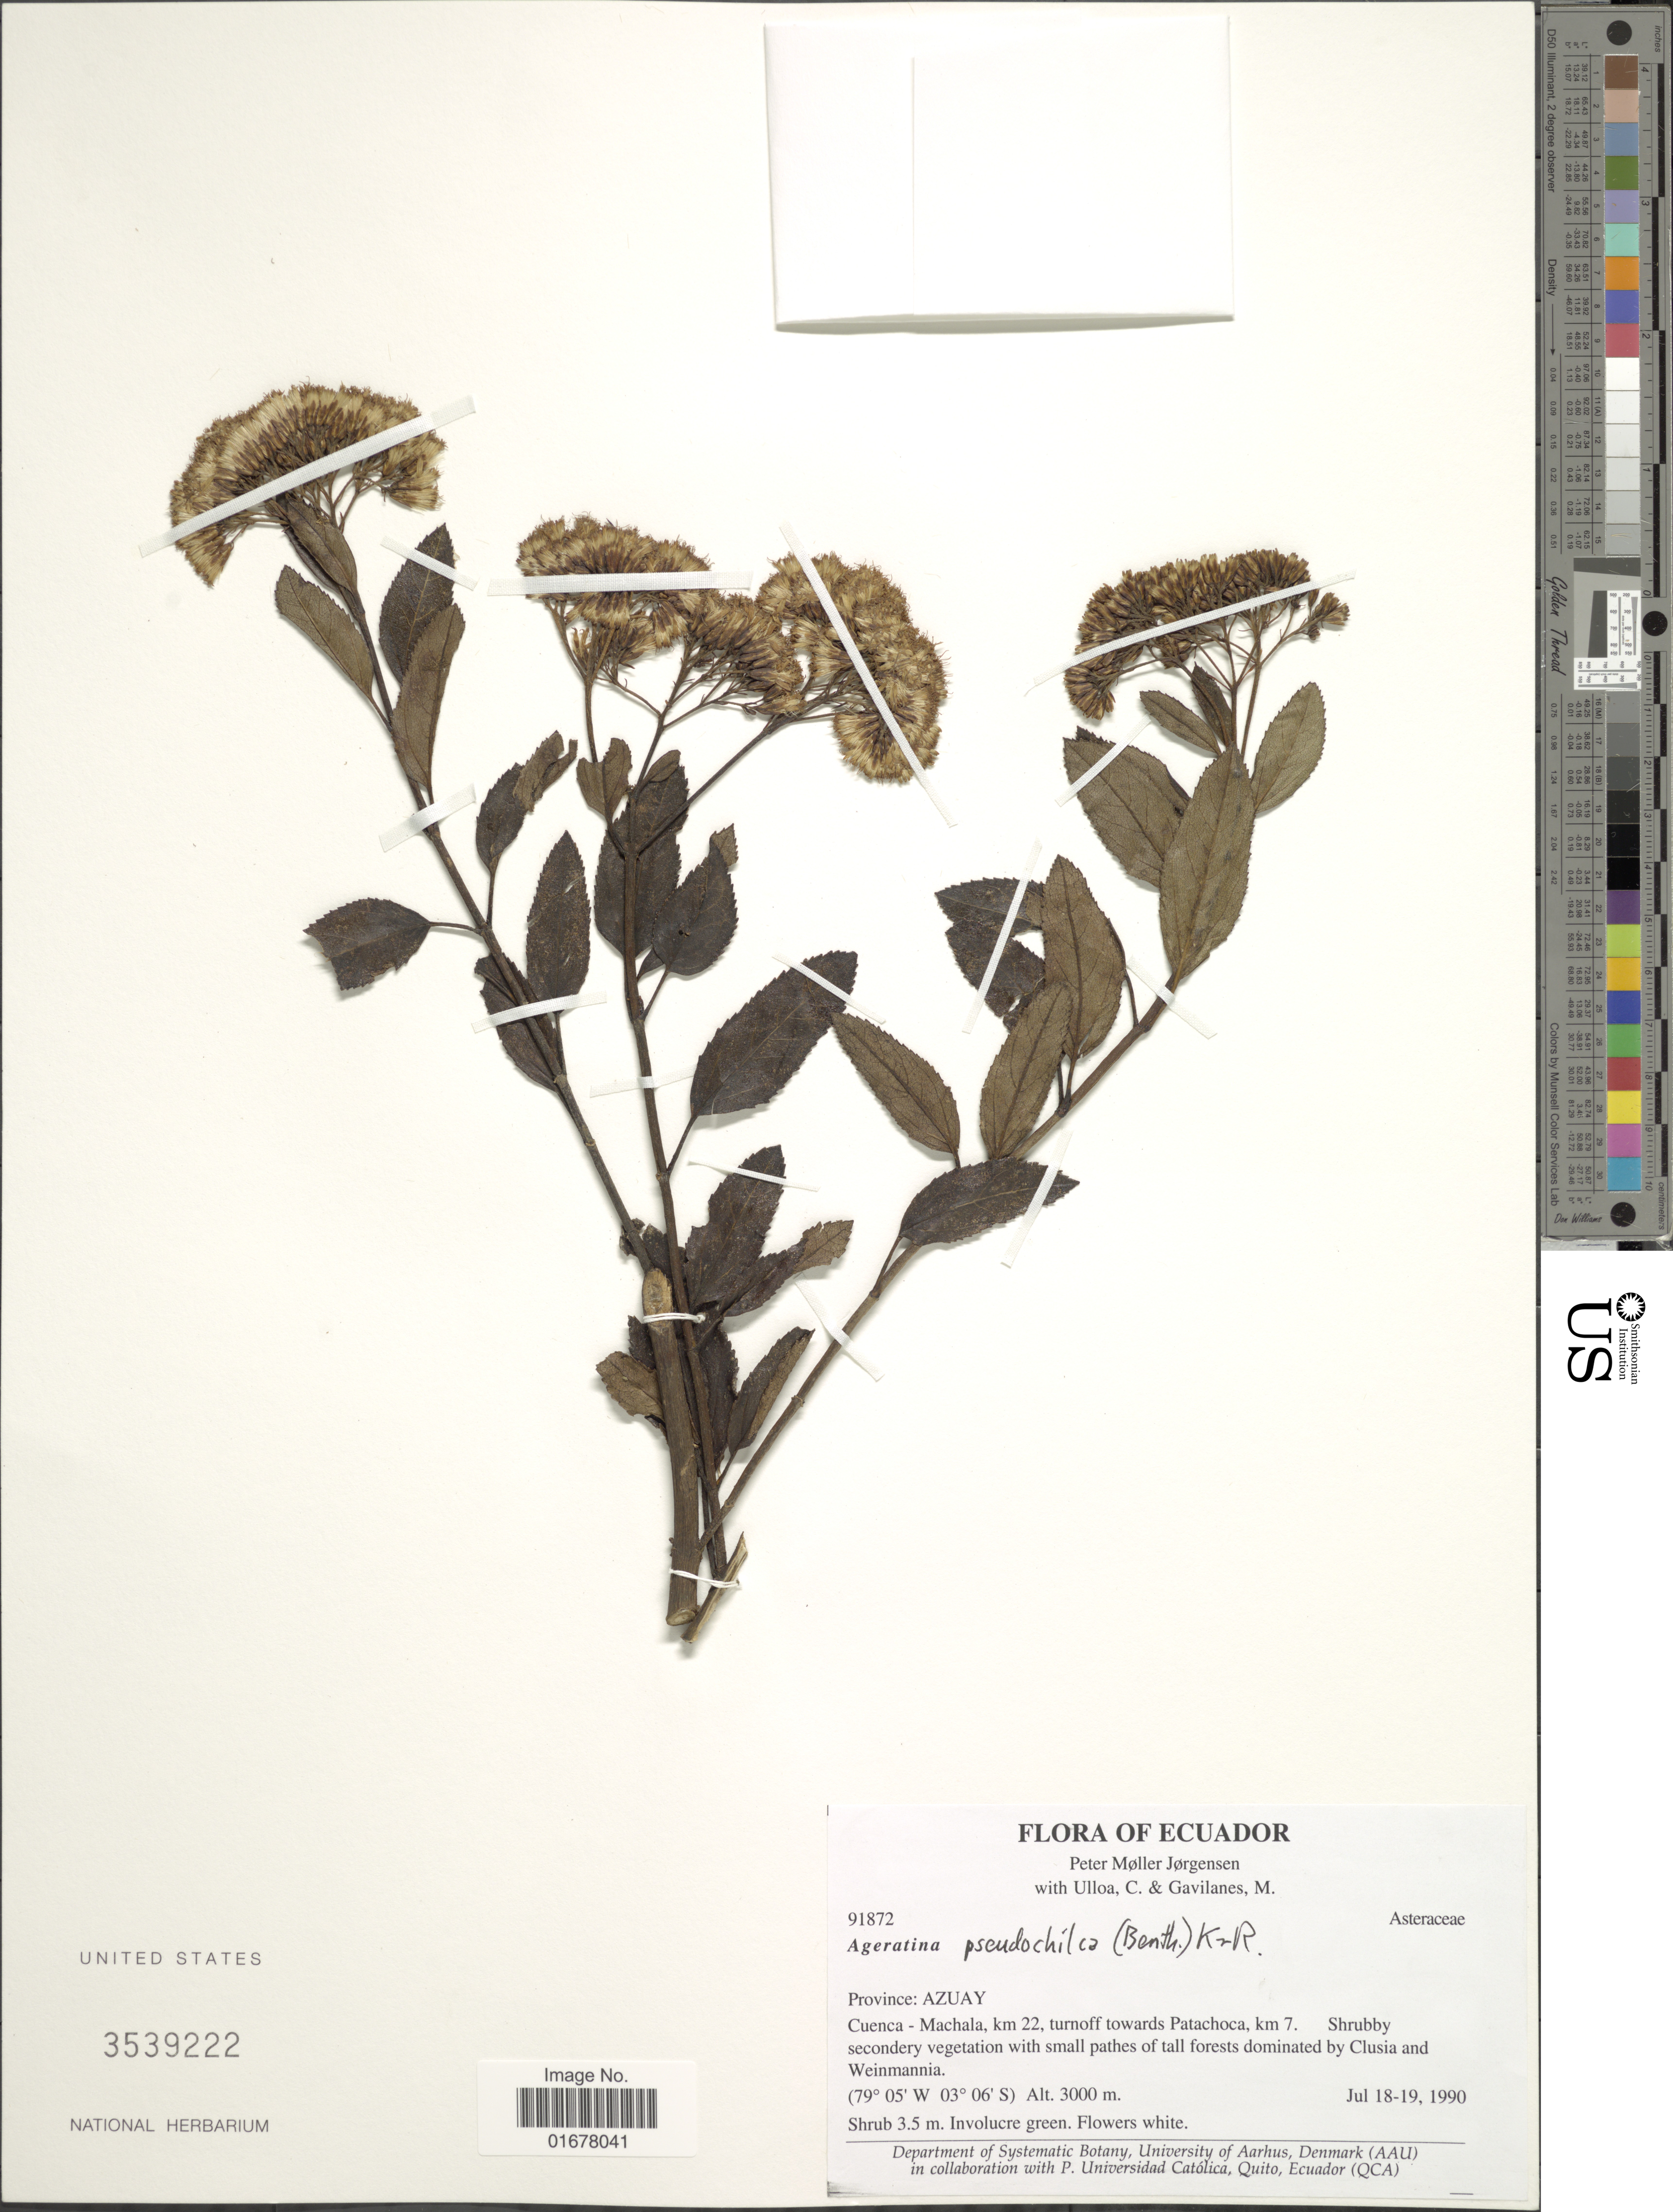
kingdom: Plantae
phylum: Tracheophyta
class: Magnoliopsida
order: Asterales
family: Asteraceae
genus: Ageratina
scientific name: Ageratina pseudochilca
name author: (Benth.) R.M. King & H. Rob.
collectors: P. M. Jørgensen, C. Ulloa & M. Gavilanes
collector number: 91872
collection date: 1990-07-18/1990-07-19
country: Ecuador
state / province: Azuay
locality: Province: Azuay, Cuenca-Machala, km 22, turnoff towards Patachoca, km 7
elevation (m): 3000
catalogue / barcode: US 3539222